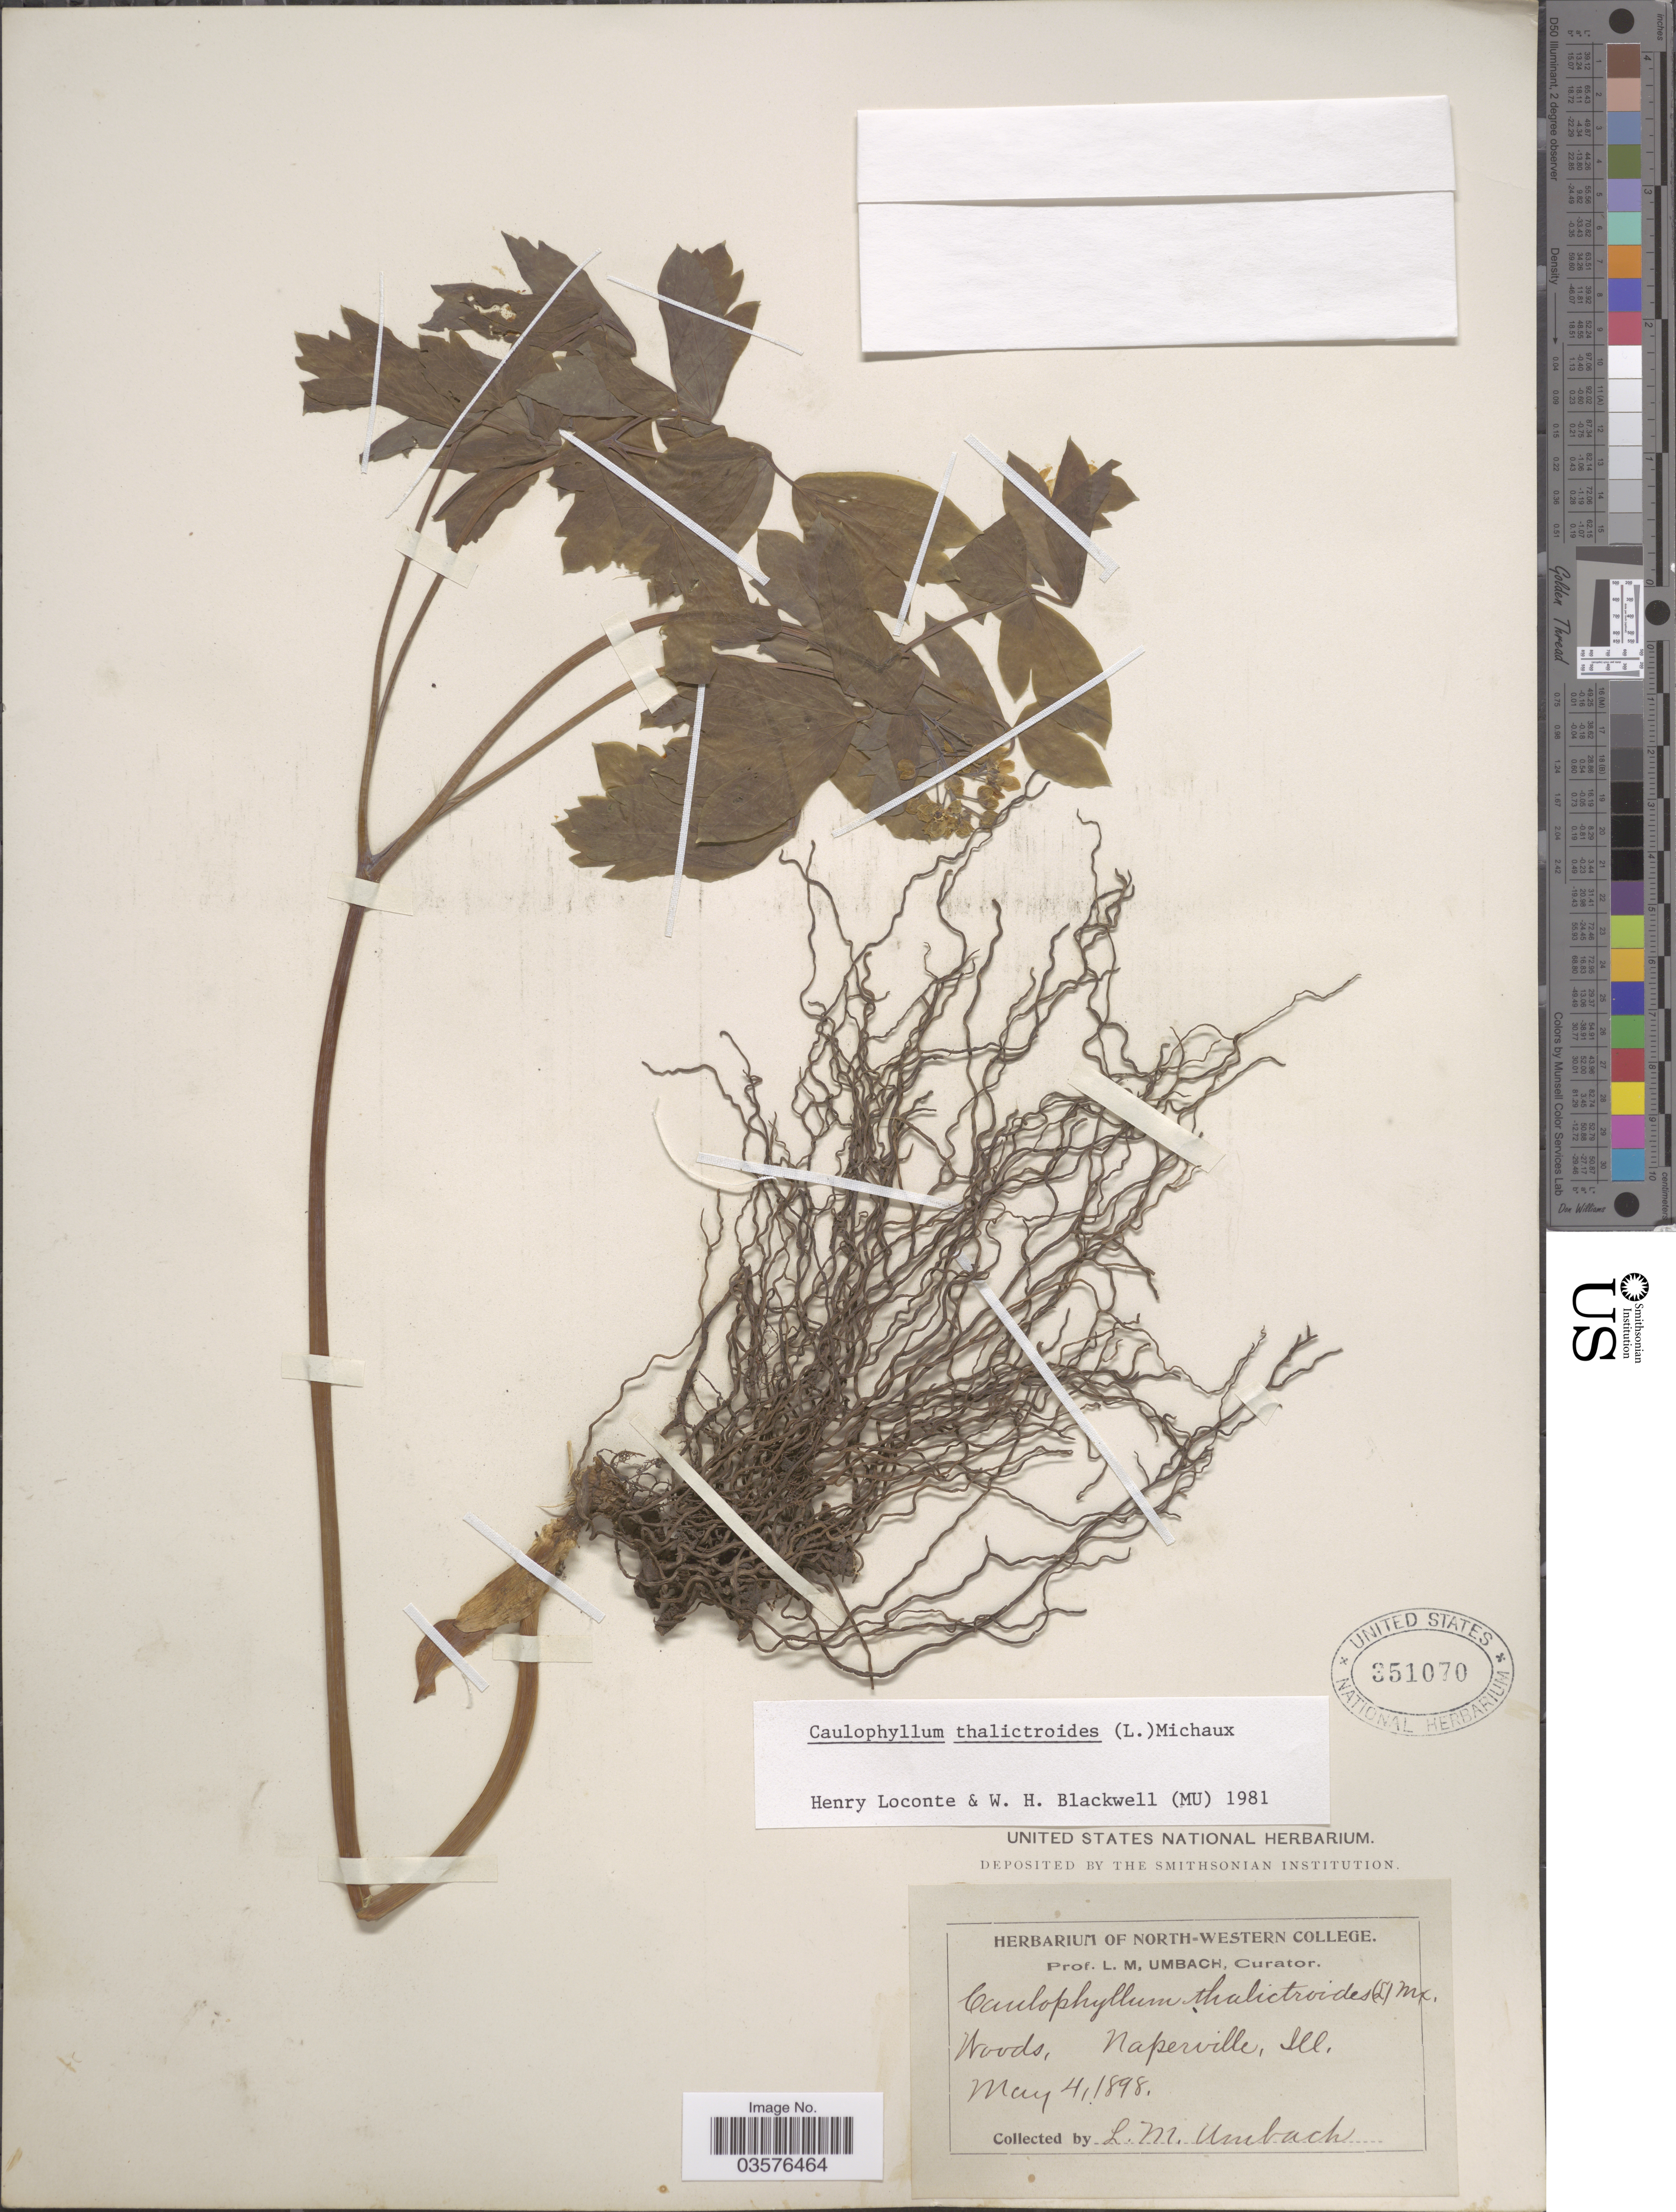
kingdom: Plantae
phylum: Tracheophyta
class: Magnoliopsida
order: Ranunculales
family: Berberidaceae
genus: Caulophyllum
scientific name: Caulophyllum thalictroides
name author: (L.) Michx.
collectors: L. M. Umbach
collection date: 1898-05-04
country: United States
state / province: Illinois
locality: Naperville.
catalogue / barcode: US 351070